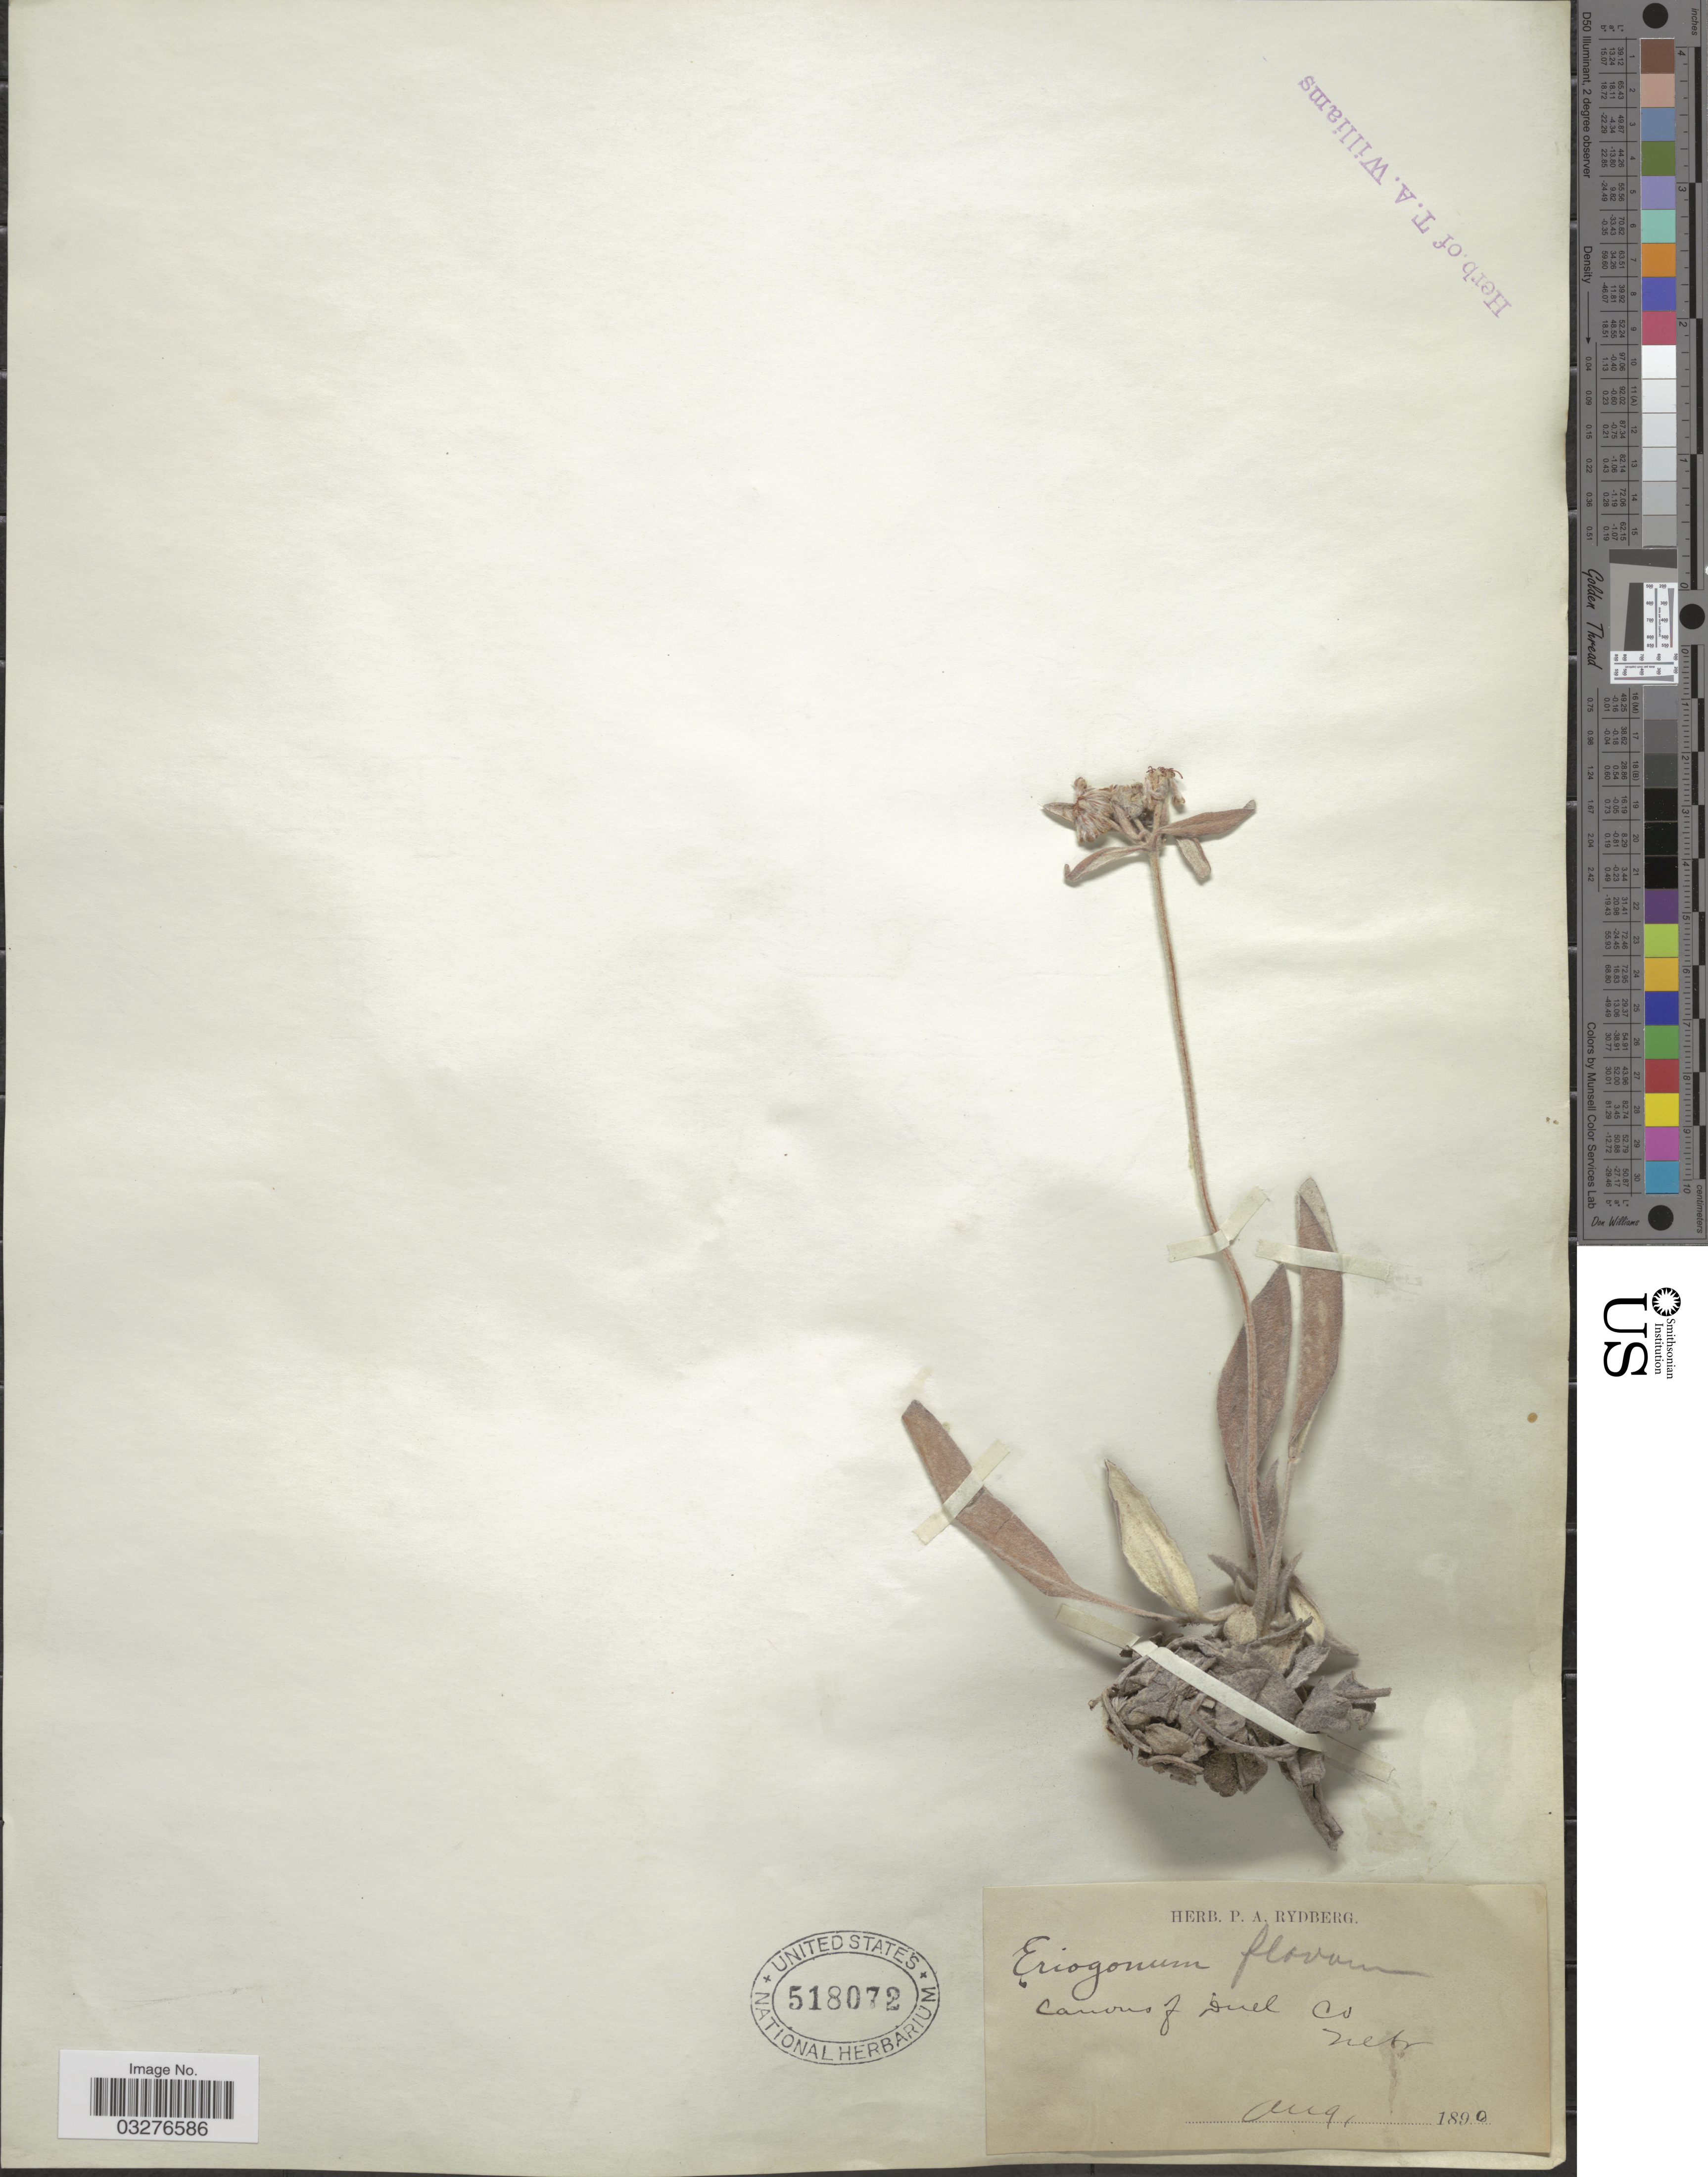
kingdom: Plantae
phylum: Tracheophyta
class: Magnoliopsida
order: Caryophyllales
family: Polygonaceae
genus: Eriogonum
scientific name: Eriogonum flavum var. flavum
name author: Nutt. ex Benth.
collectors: ex herb. P. A. Rydberg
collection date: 1890-08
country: United States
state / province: Nebraska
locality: Canons of Duel Co.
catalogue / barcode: US 518072